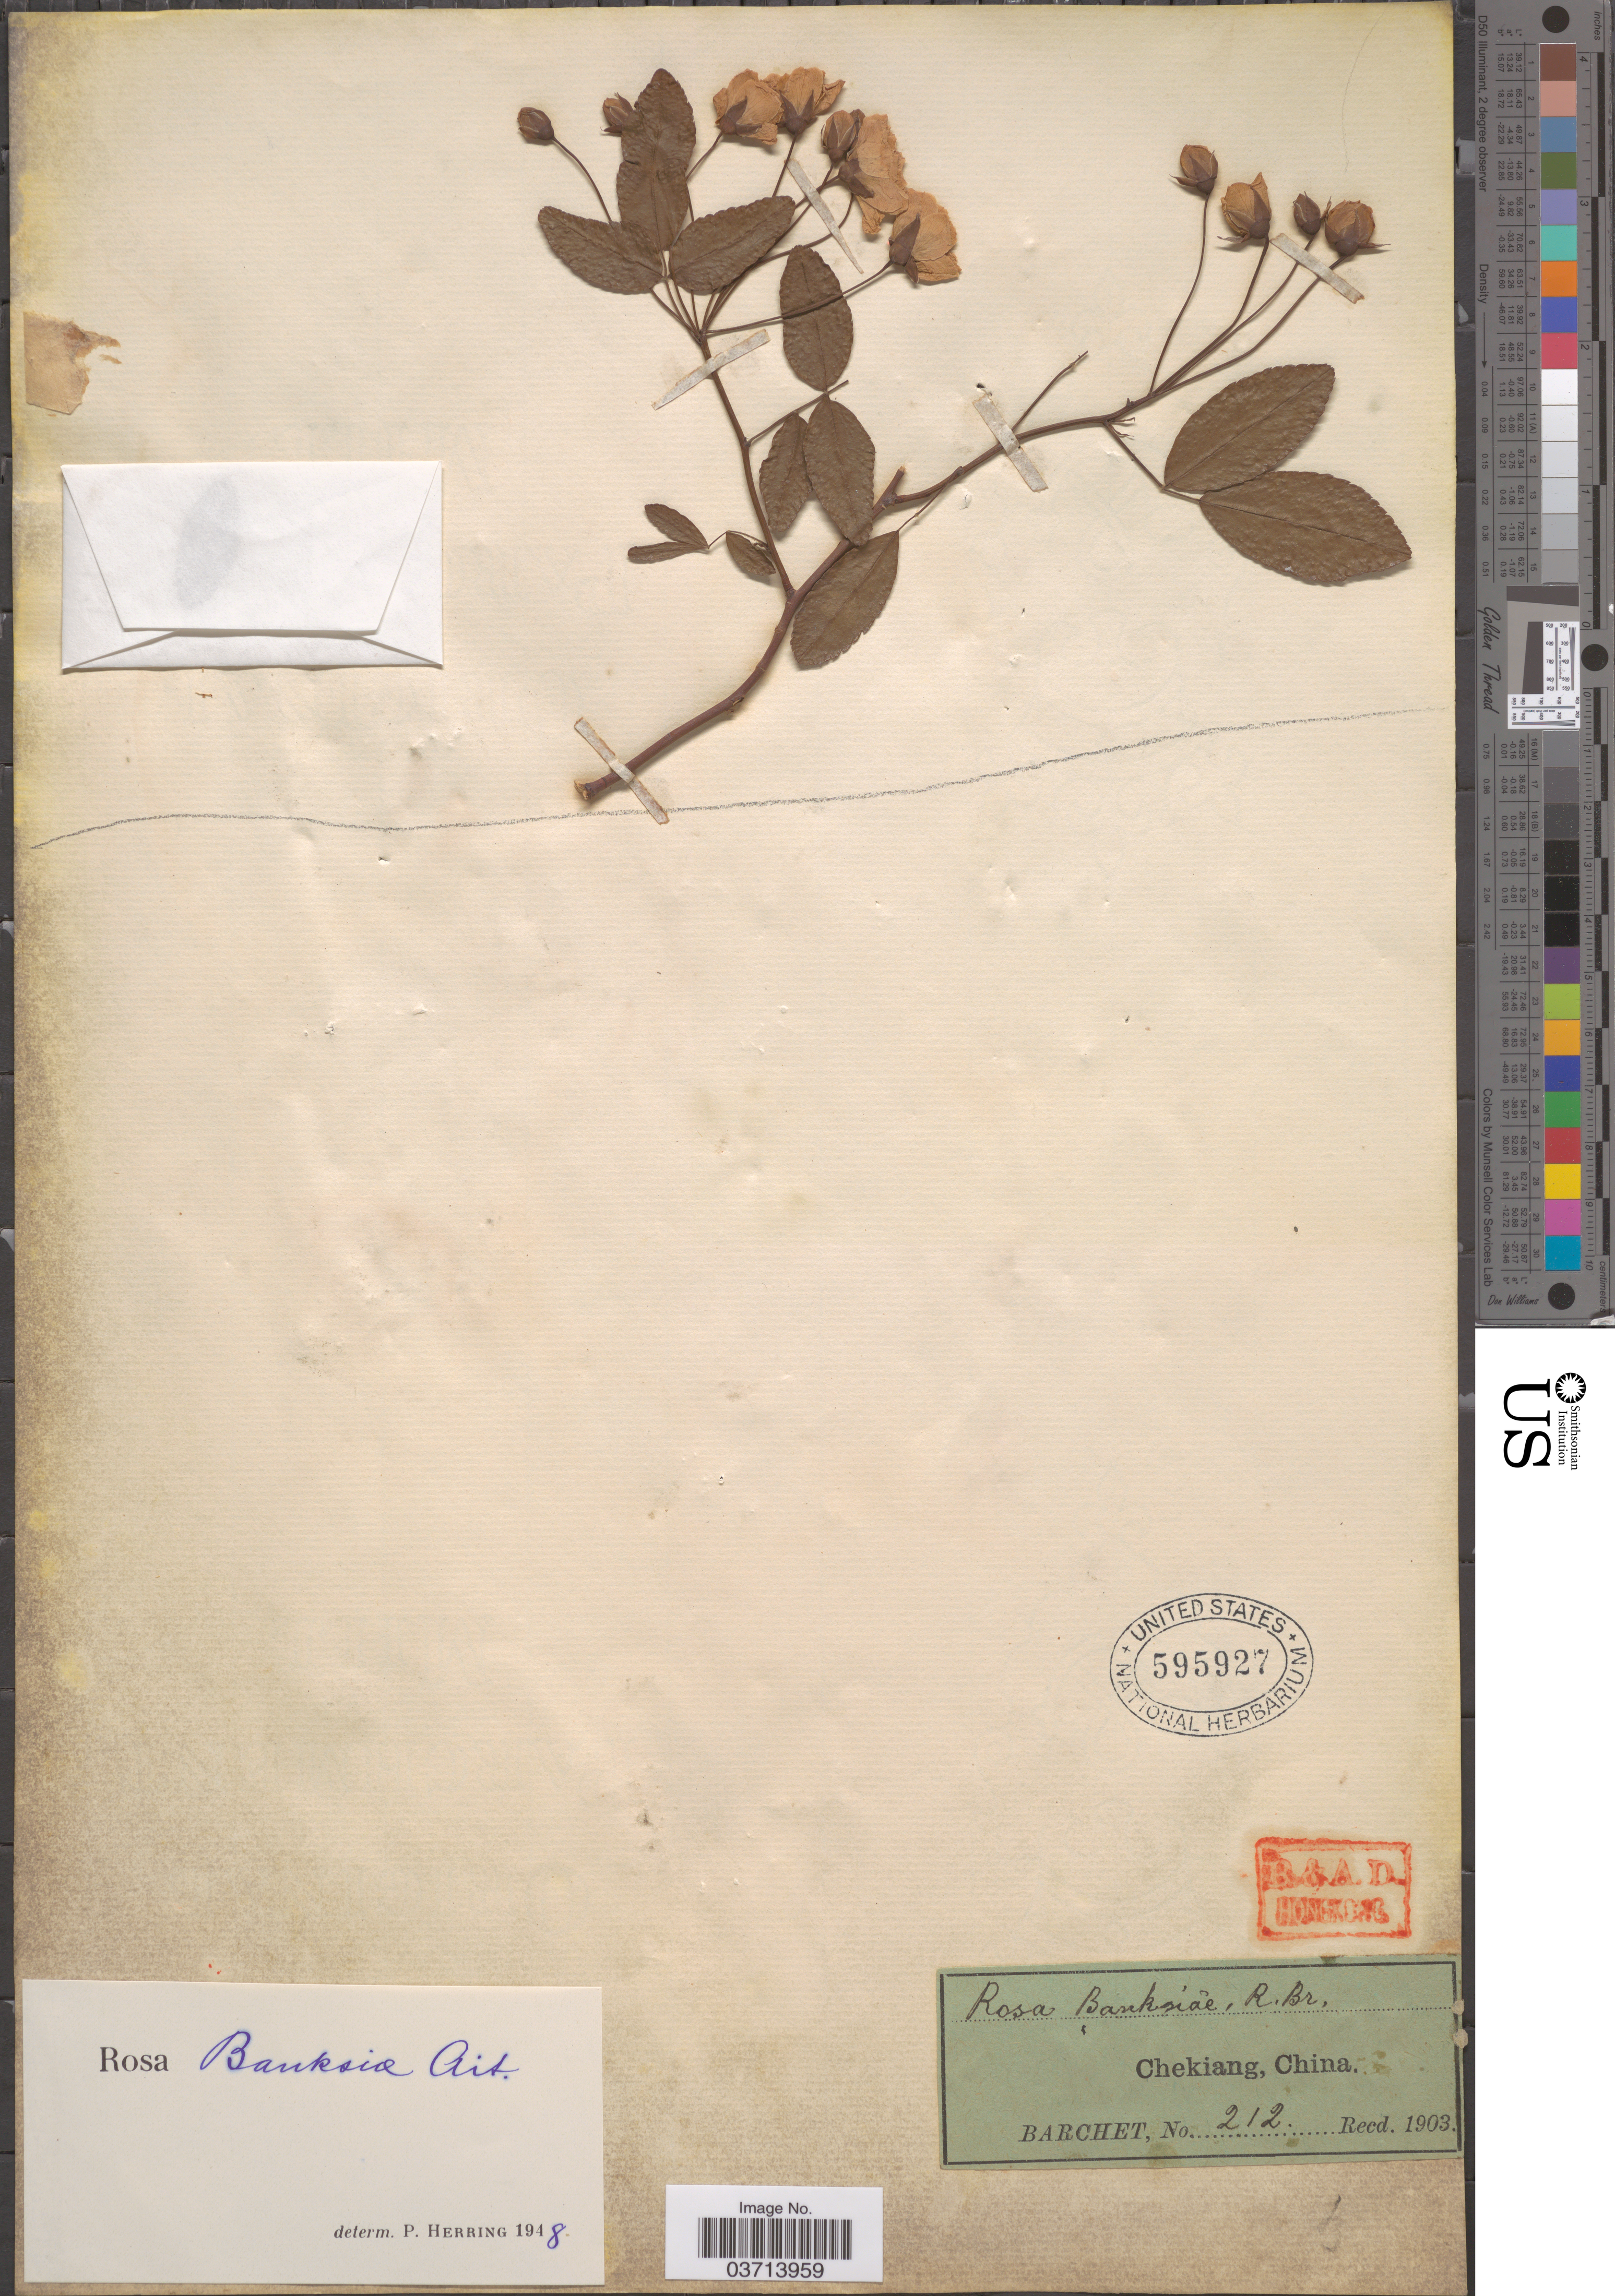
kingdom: Plantae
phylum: Tracheophyta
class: Magnoliopsida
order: Rosales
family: Rosaceae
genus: Rosa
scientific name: Rosa banksiae var. lutea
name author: Lindl.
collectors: Barchet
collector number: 212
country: China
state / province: Zhejiang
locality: Chekiang.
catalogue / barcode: US 595927